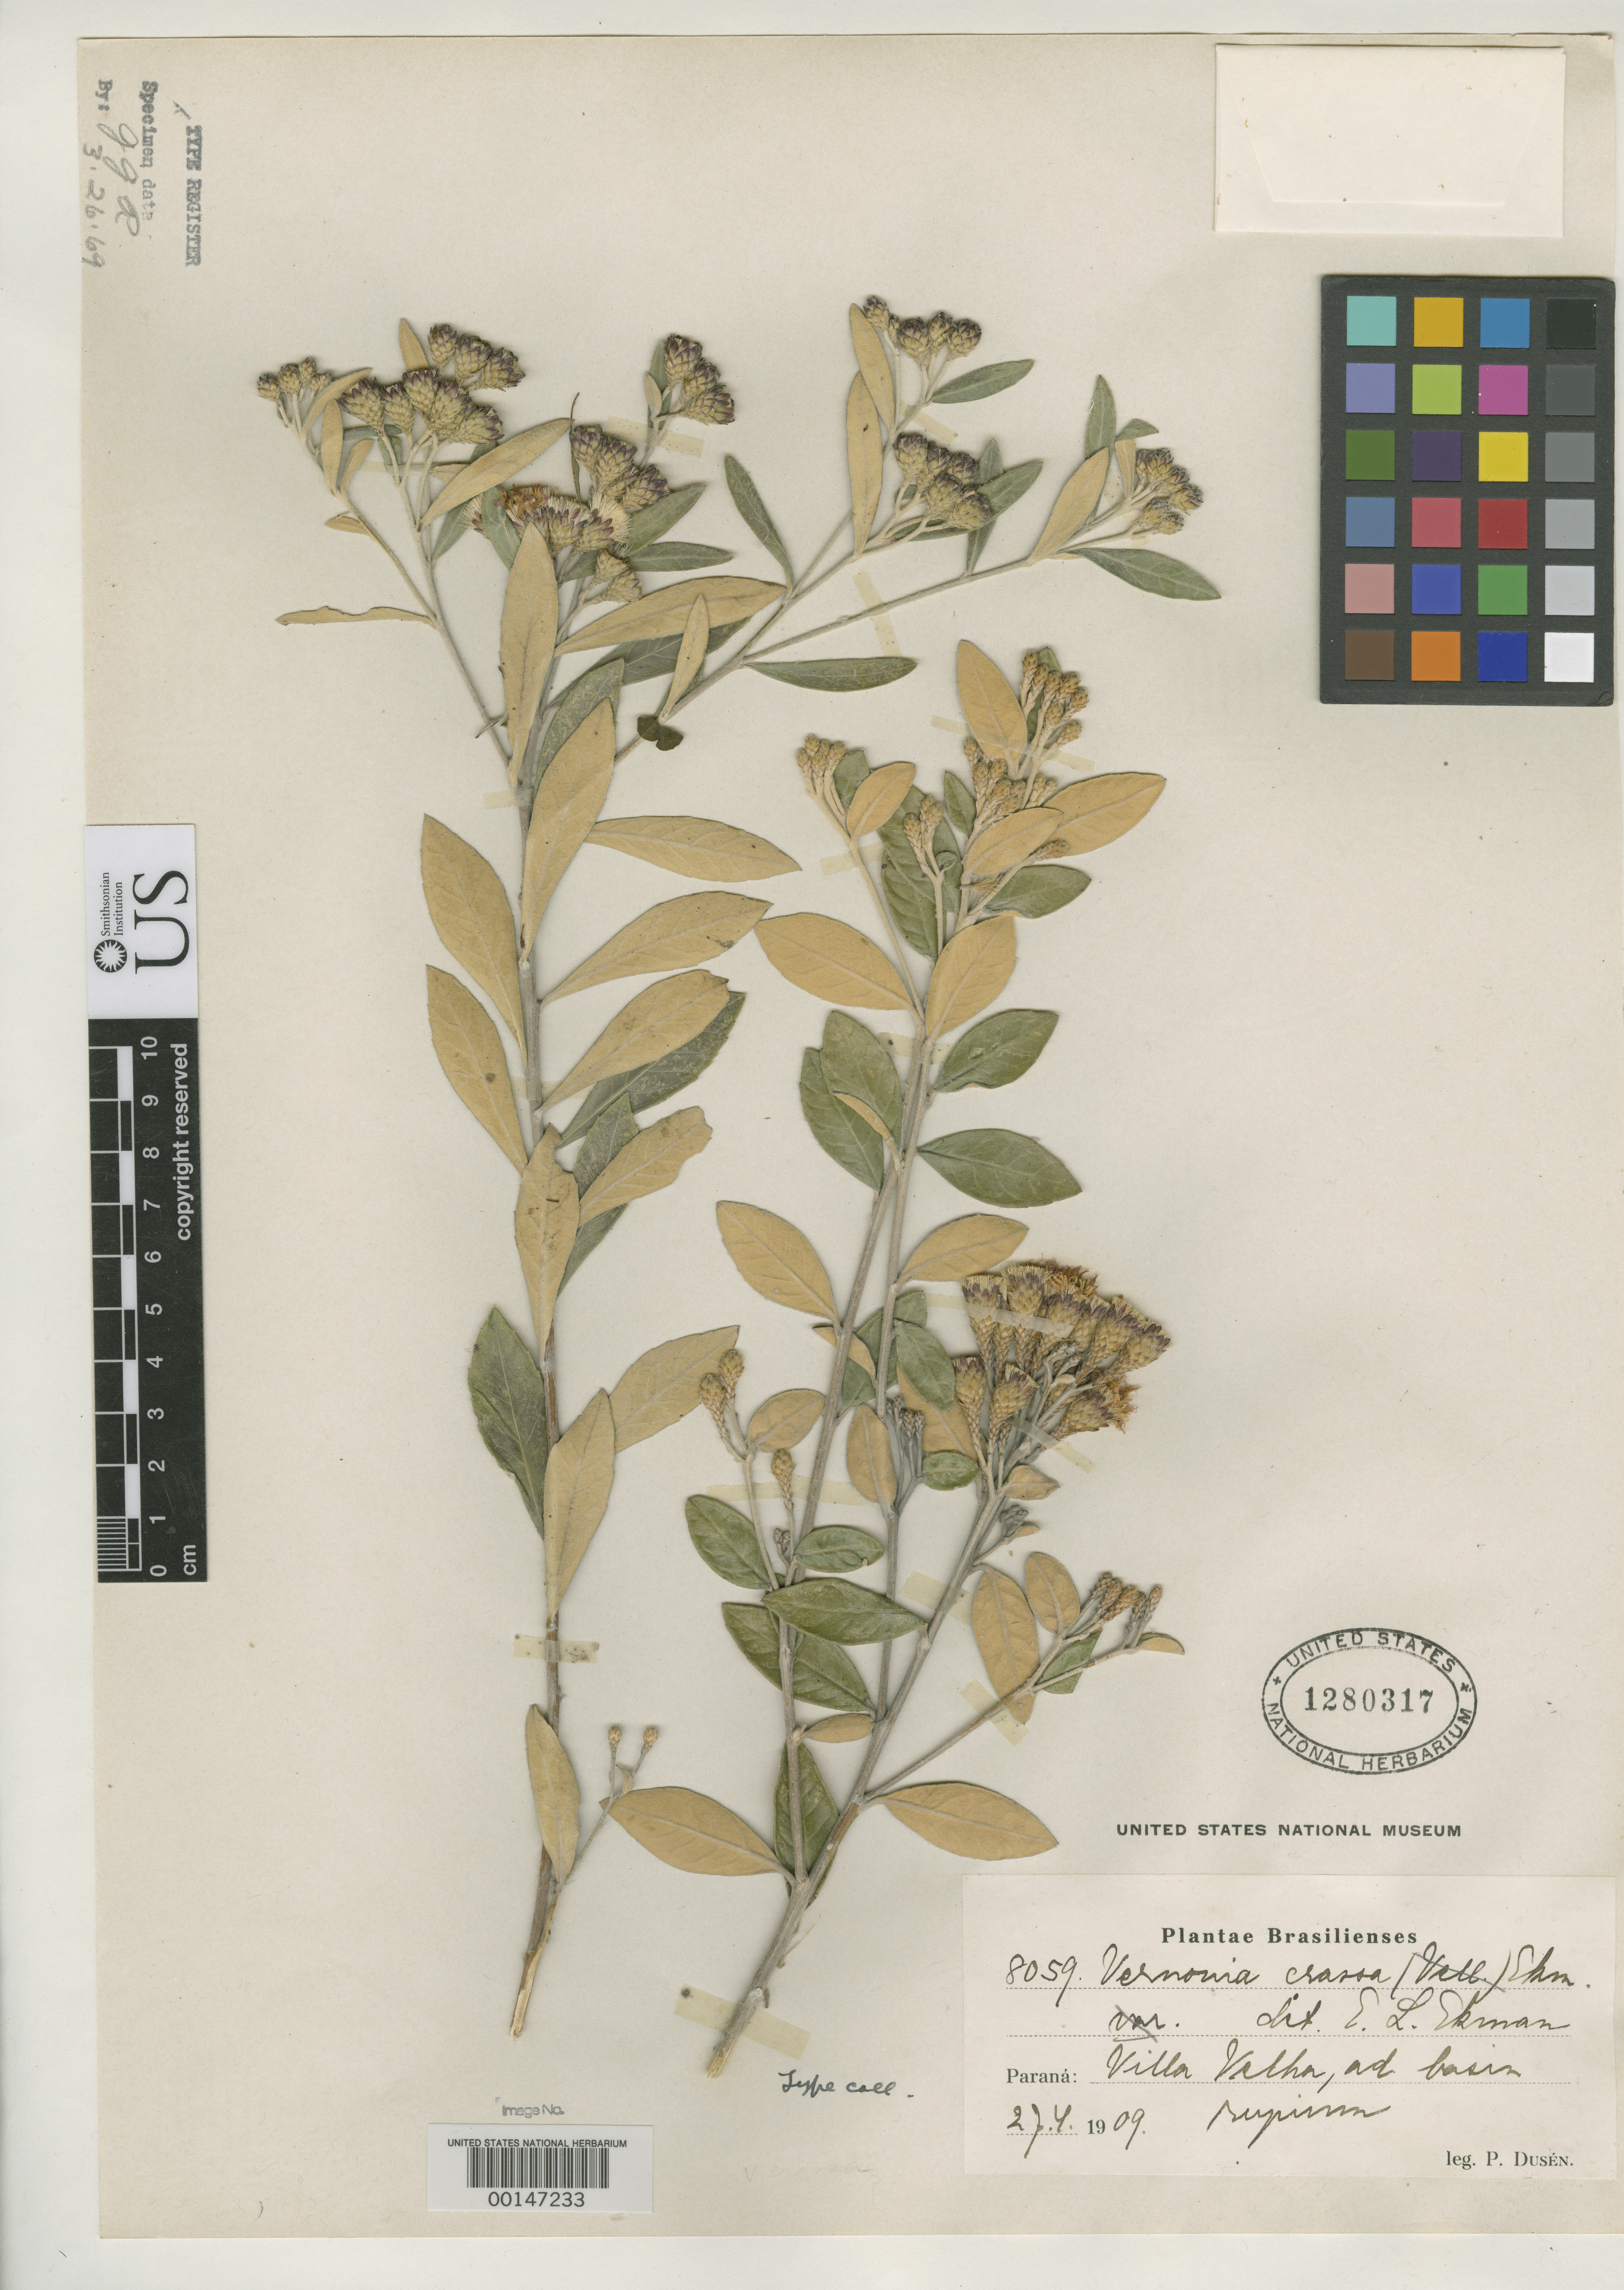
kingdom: Plantae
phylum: Tracheophyta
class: Magnoliopsida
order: Asterales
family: Asteraceae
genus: Vernonia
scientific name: Vernonia crassa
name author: Ekman ex Malme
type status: Syntype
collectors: P. Dusén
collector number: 8059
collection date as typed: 27 Apr 1909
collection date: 1909-04-27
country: Brazil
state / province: Paraná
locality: Villa Velha.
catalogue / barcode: US 1280317